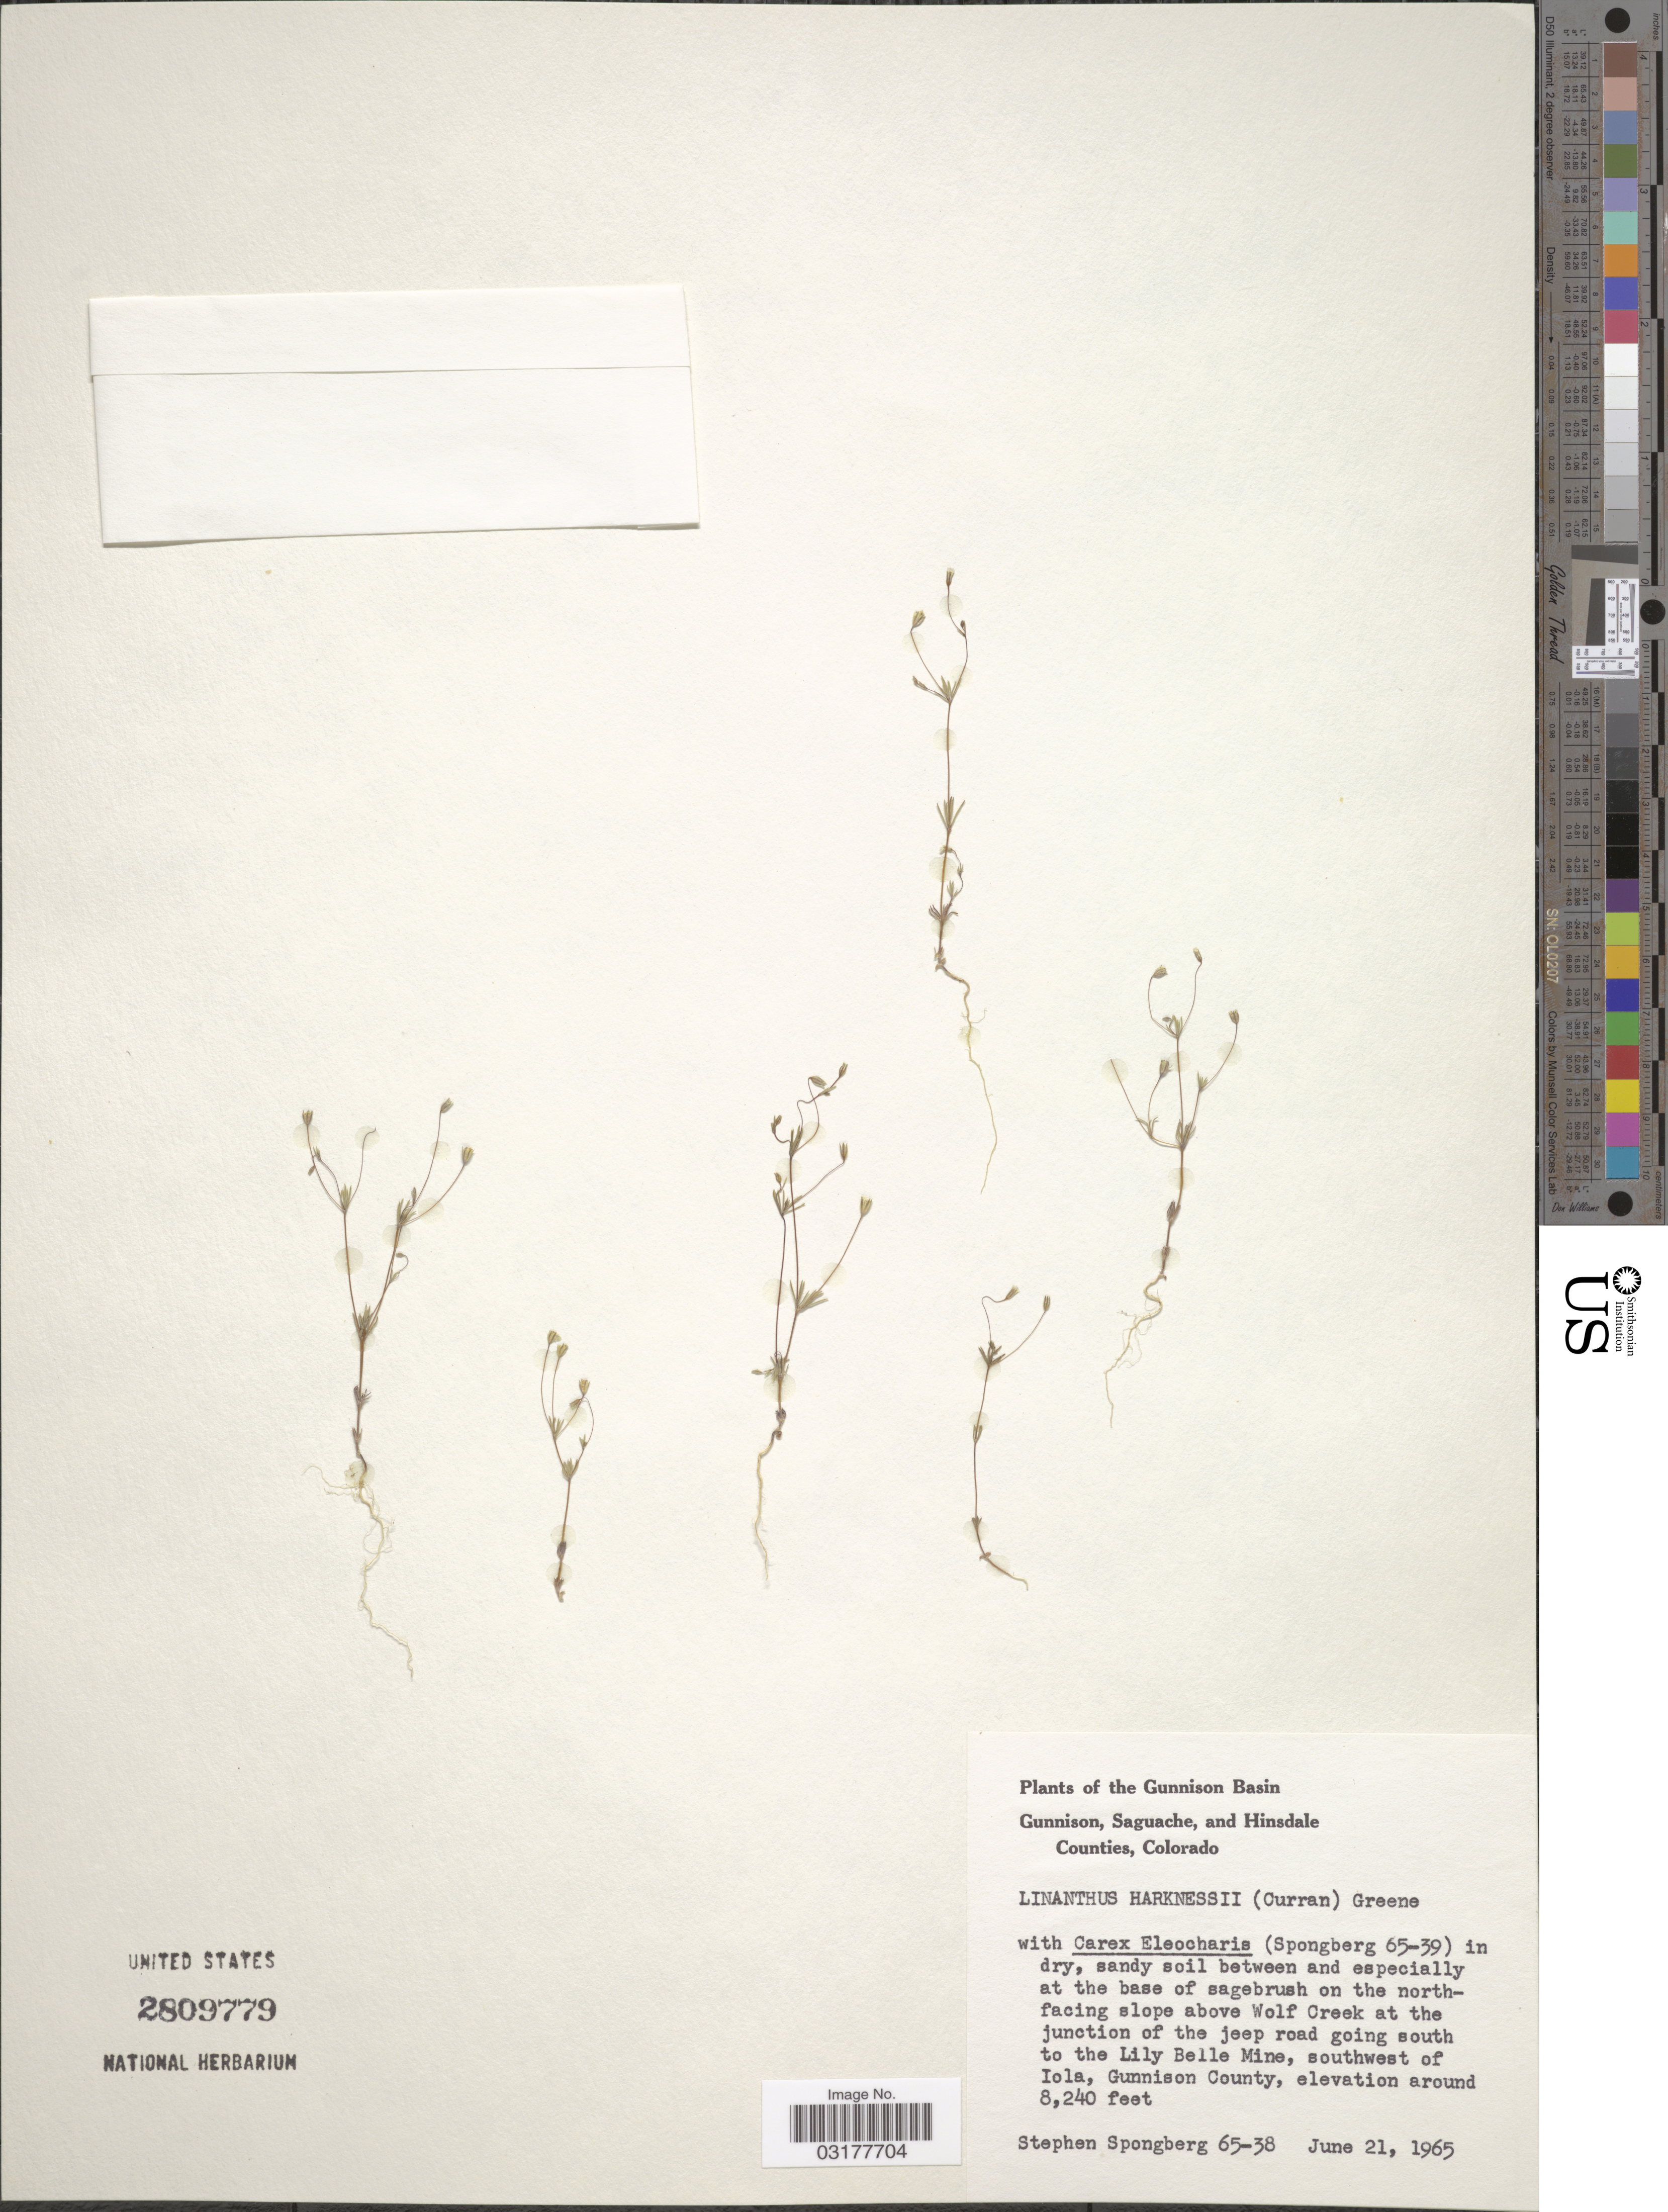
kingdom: Plantae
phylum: Tracheophyta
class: Magnoliopsida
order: Ericales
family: Polemoniaceae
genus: Leptosiphon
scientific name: Leptosiphon septentrionalis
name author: (H. Mason) J.M. Porter & L.A. Johnson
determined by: Strong, Mark T., (BOT), Smithsonian Institution - National Museum of Natural History (UNITED STATES)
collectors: S. A.Spongberg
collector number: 65-38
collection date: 1965-06-21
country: United States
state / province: Colorado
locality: The Gunnison Basin. At the base of sagebrush on the northfacing slope above Wolf Creek at the junction of the jeep road going south to the Lily Belle Mine, southwest of Iola, Gunnison County.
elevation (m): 2512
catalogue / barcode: US 2809779